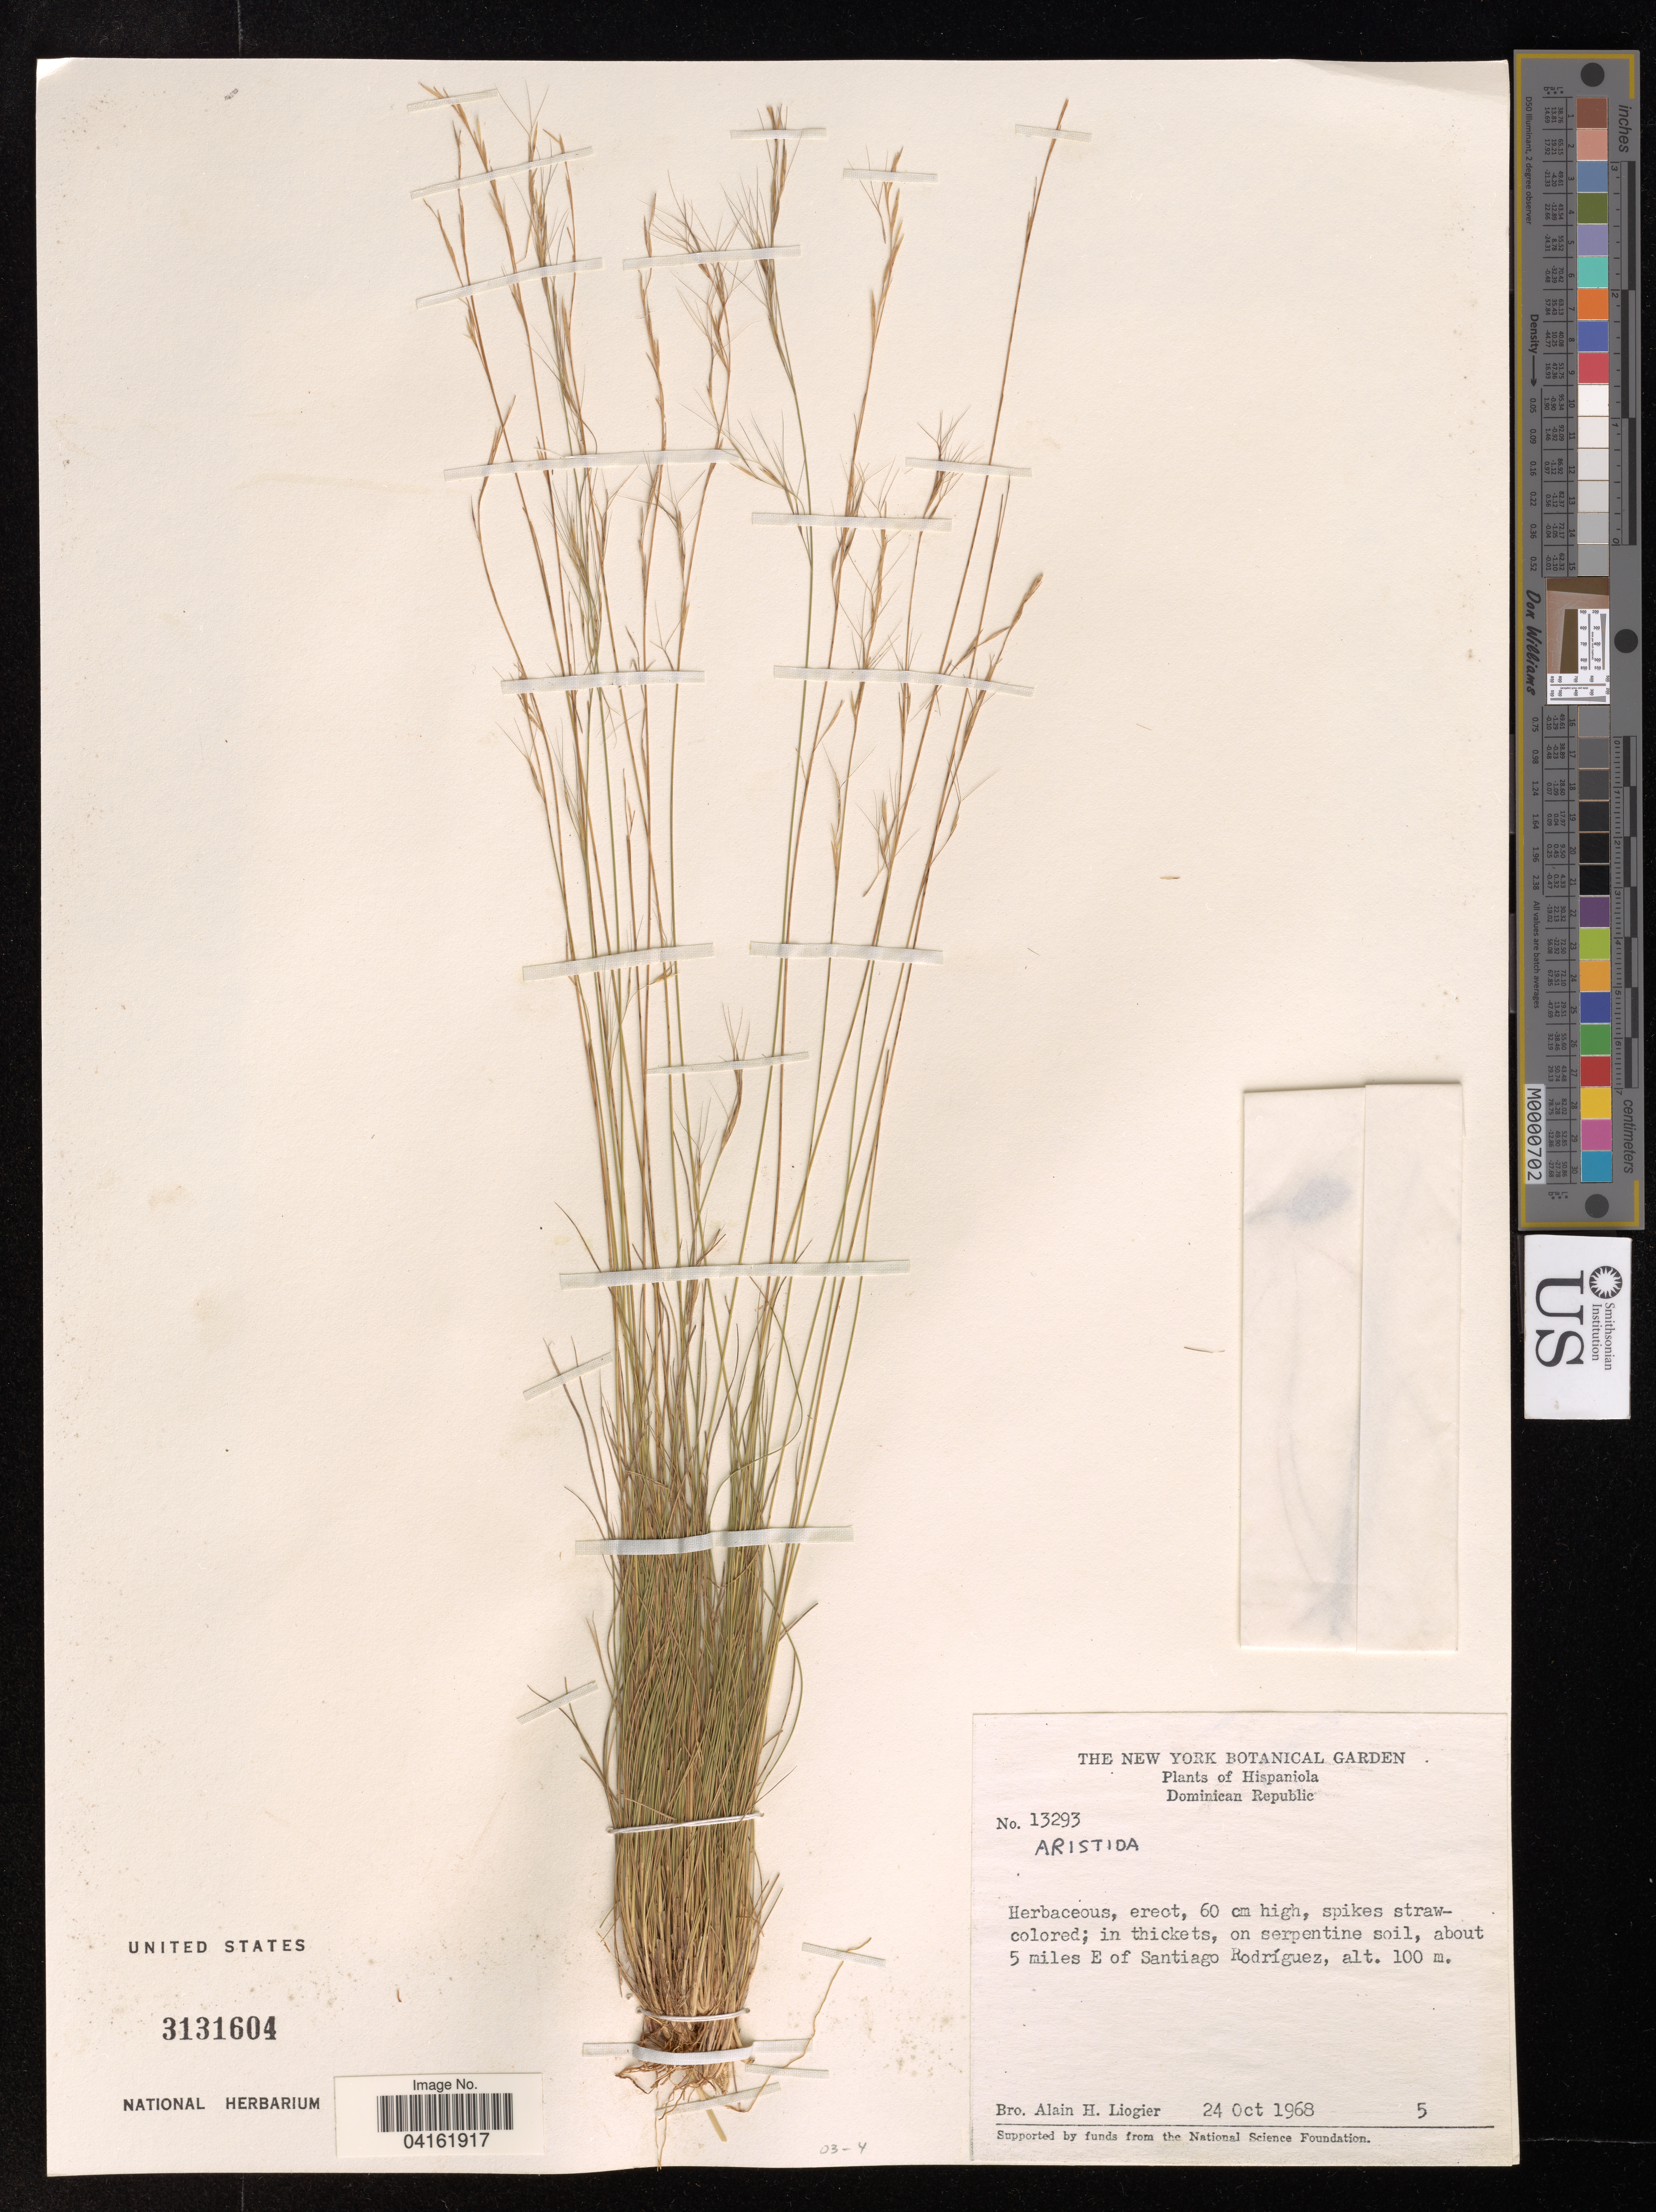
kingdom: Plantae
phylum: Tracheophyta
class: Liliopsida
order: Poales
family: Poaceae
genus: Aristida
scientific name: Aristida sp.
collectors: A. H. Liogier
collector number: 13293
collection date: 1968-10-24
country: Dominican Republic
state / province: Santiago Rodríguez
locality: Hispaniola. About 5 miles E of Santiago Rodríguez.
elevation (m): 100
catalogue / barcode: US 3131604